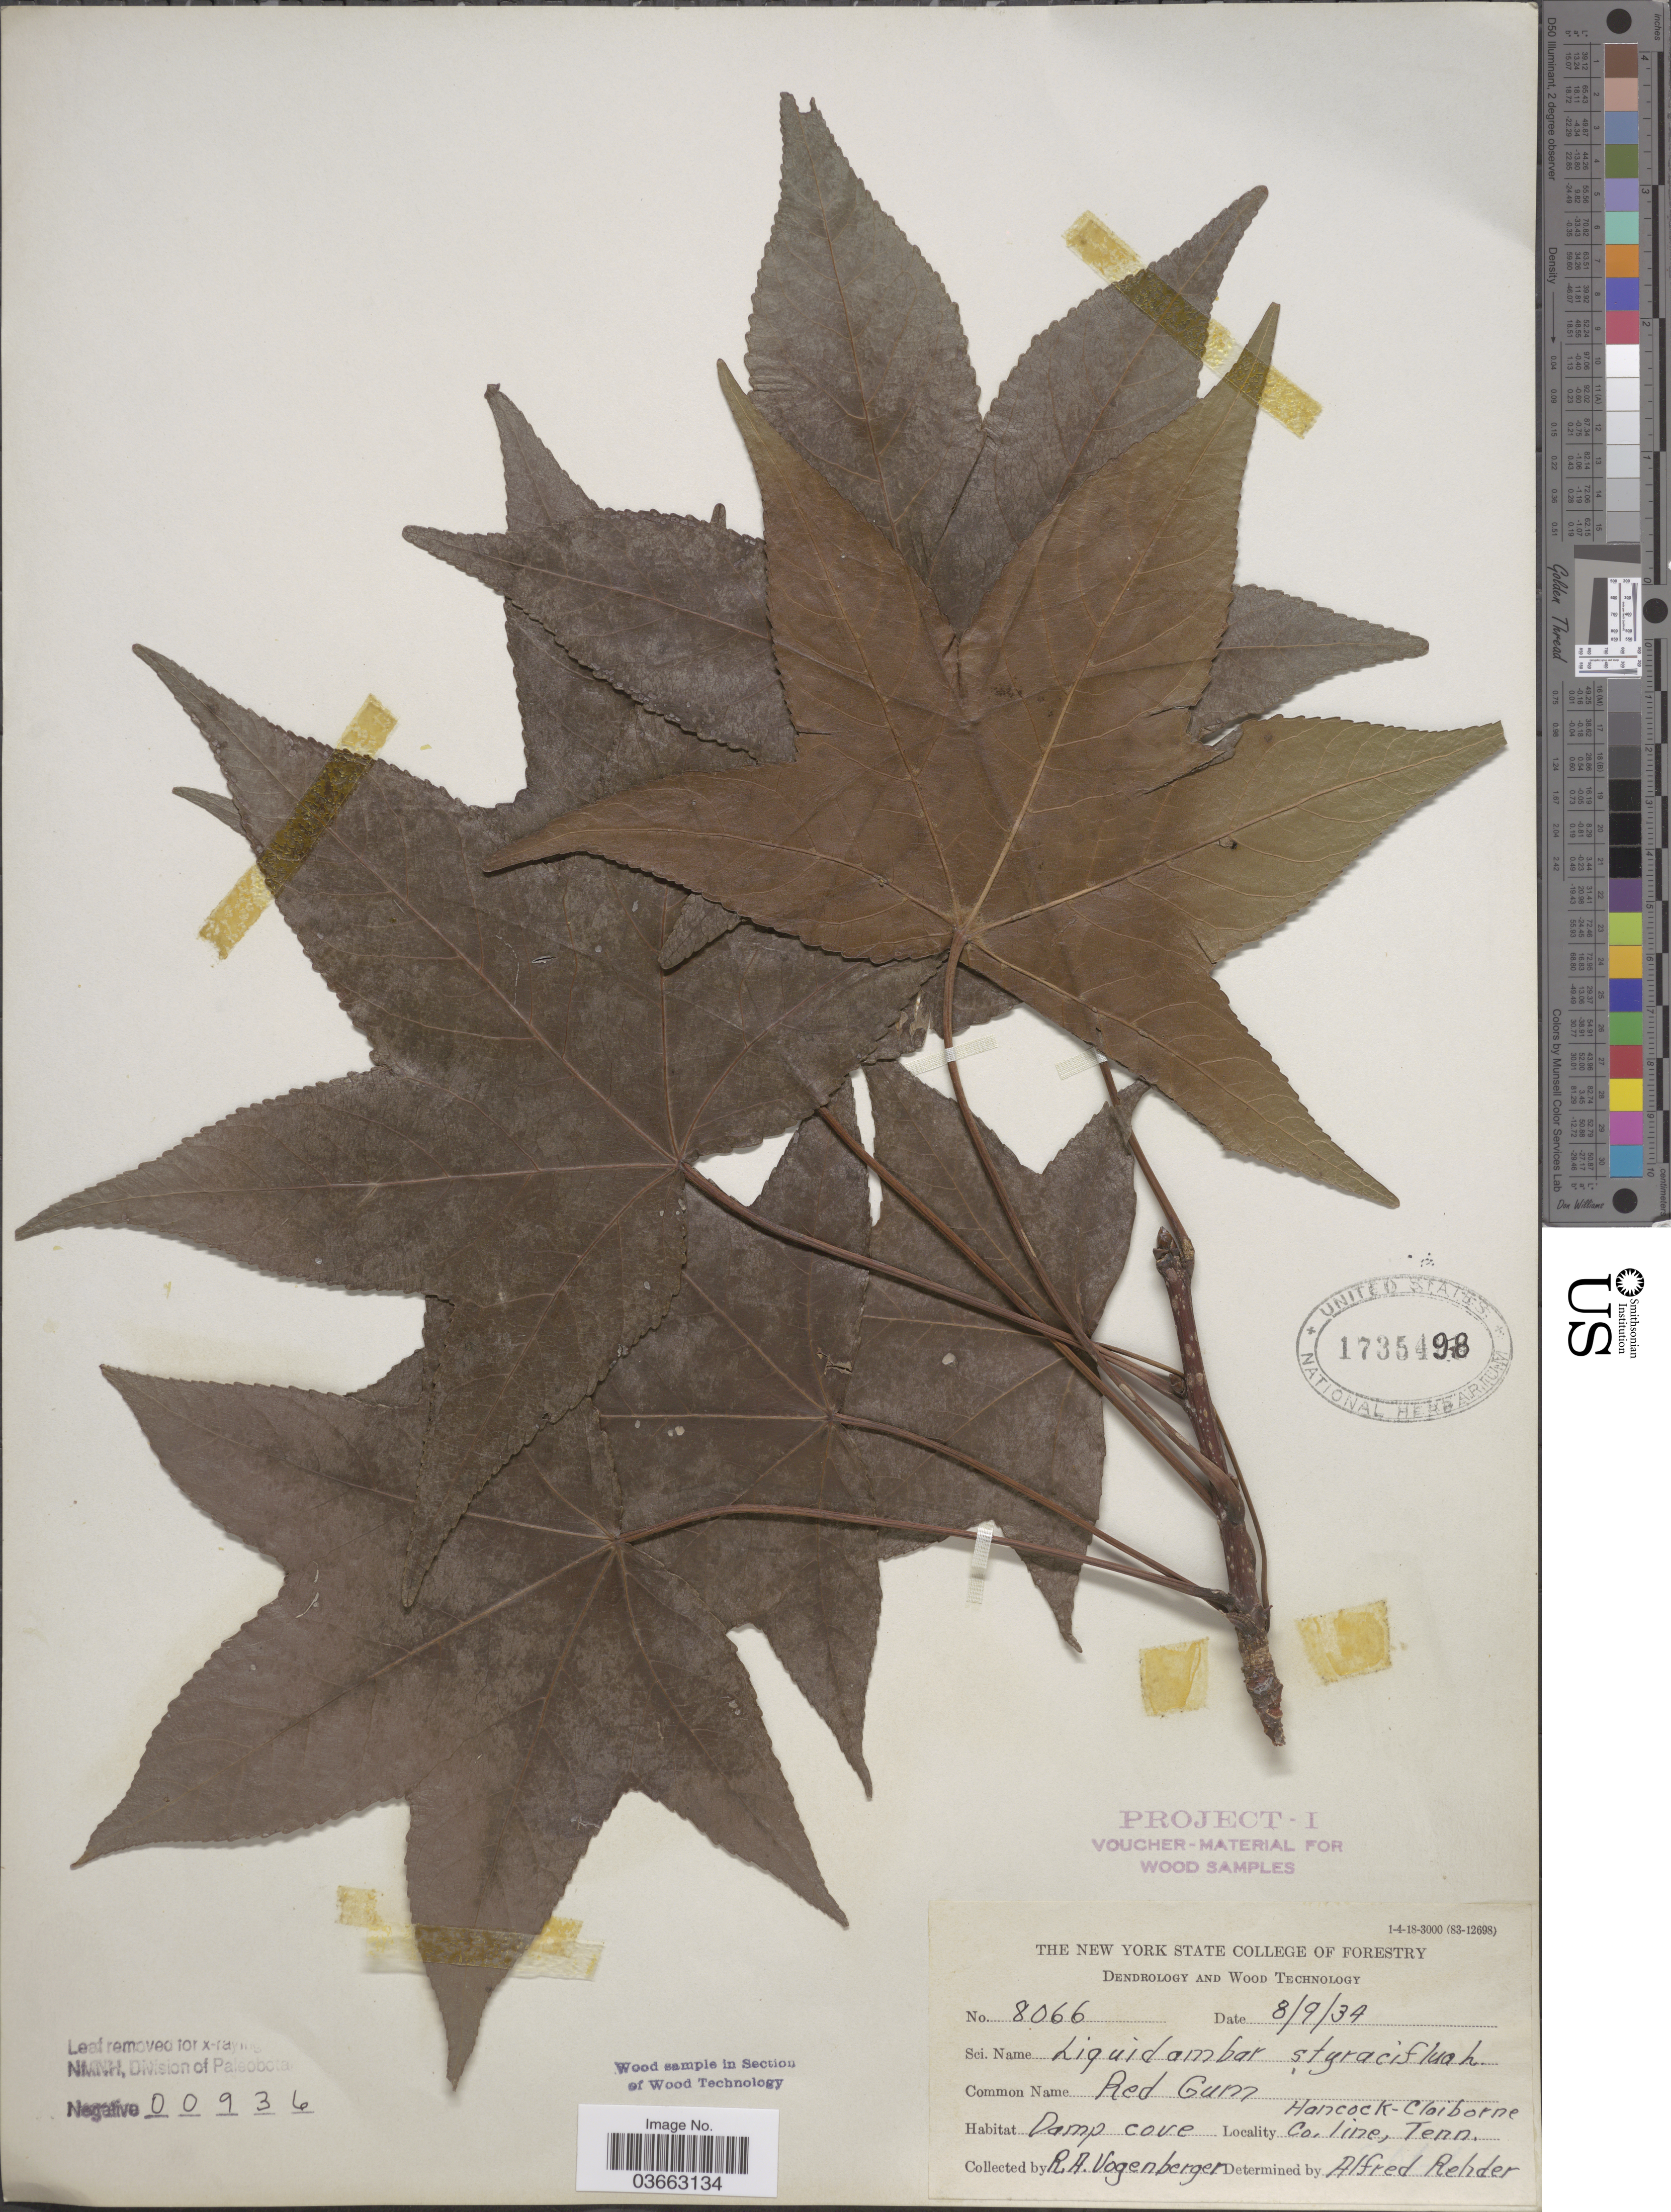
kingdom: Plantae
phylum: Tracheophyta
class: Magnoliopsida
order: Saxifragales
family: Altingiaceae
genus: Liquidambar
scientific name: Liquidambar styraciflua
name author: L.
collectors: R. Vogenberger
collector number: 8066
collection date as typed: Transcribed d/m/y: 9/8/37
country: United States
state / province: Tennessee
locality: Hancock-Claiborne Co. line.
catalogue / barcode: US 1735498